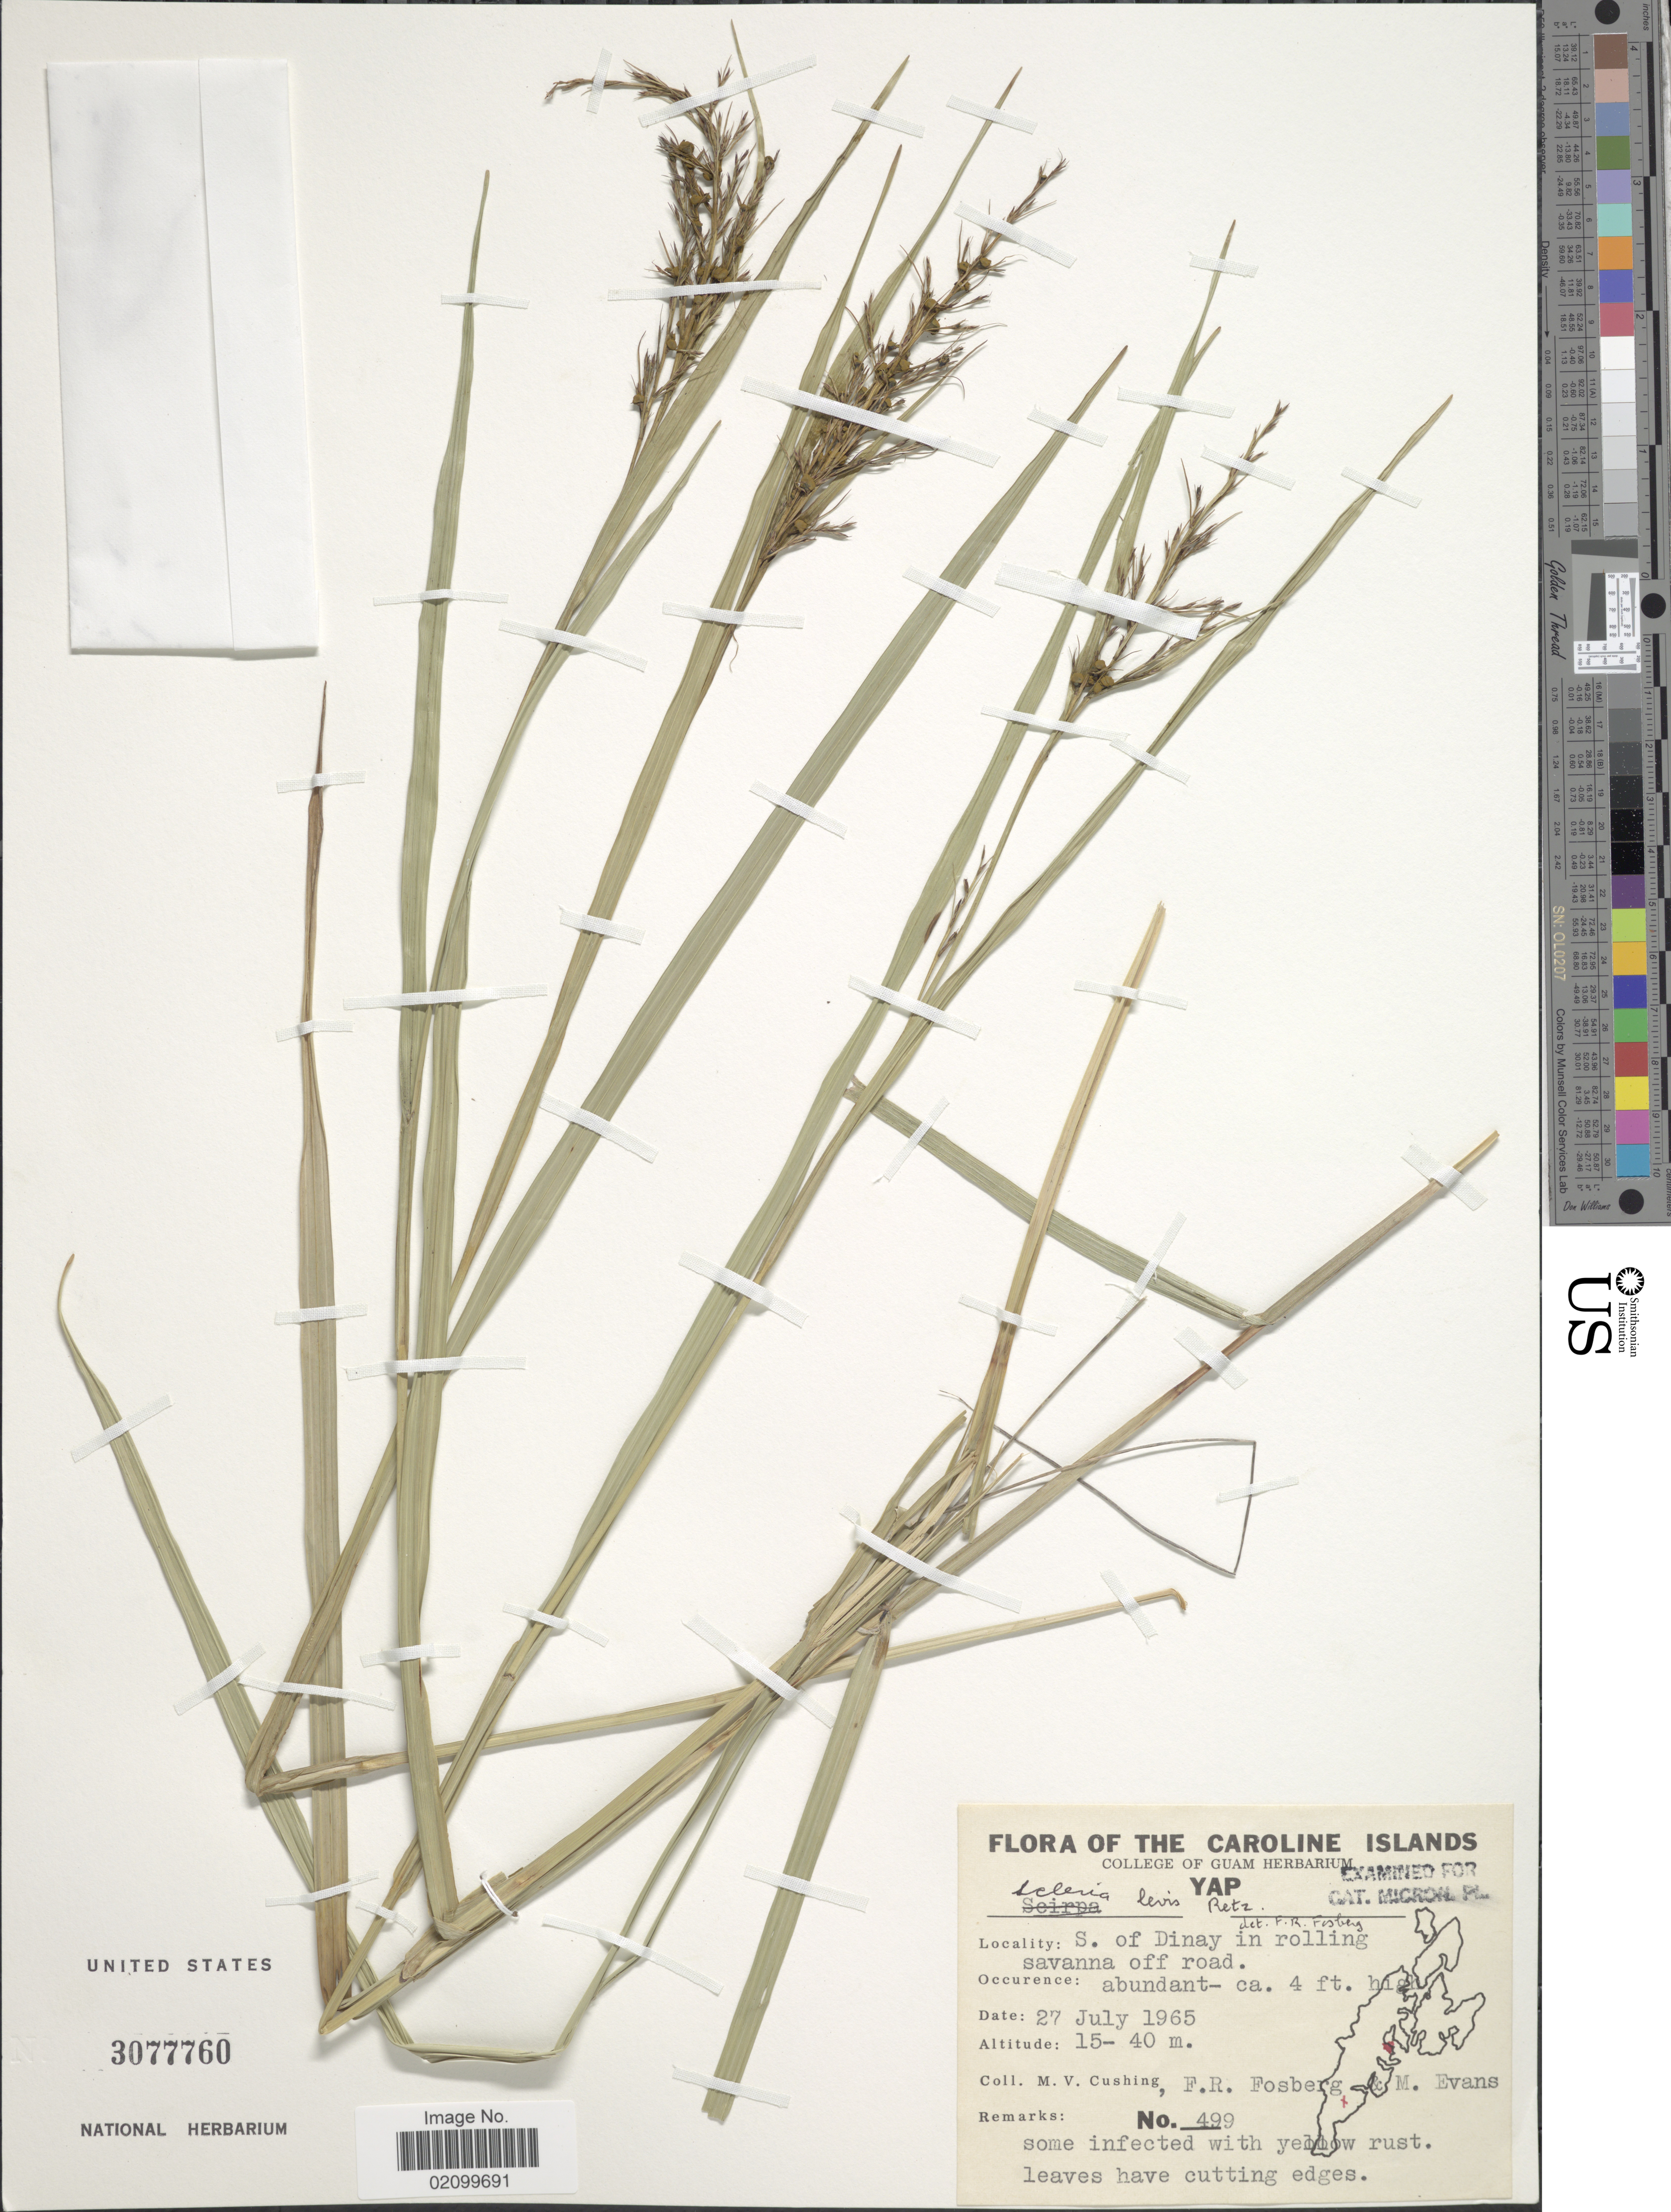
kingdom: Plantae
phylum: Tracheophyta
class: Liliopsida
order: Poales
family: Cyperaceae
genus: Scleria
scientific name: Scleria levis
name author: Retz.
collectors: M. V. Cushing, F. R. Fosberg & M. Evans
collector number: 499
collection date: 1965-06-27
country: Micronesia, Federated States of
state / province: Yap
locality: Caroline Islands. S. of Dinay in rolling savanna off road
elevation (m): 15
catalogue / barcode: US 3077760